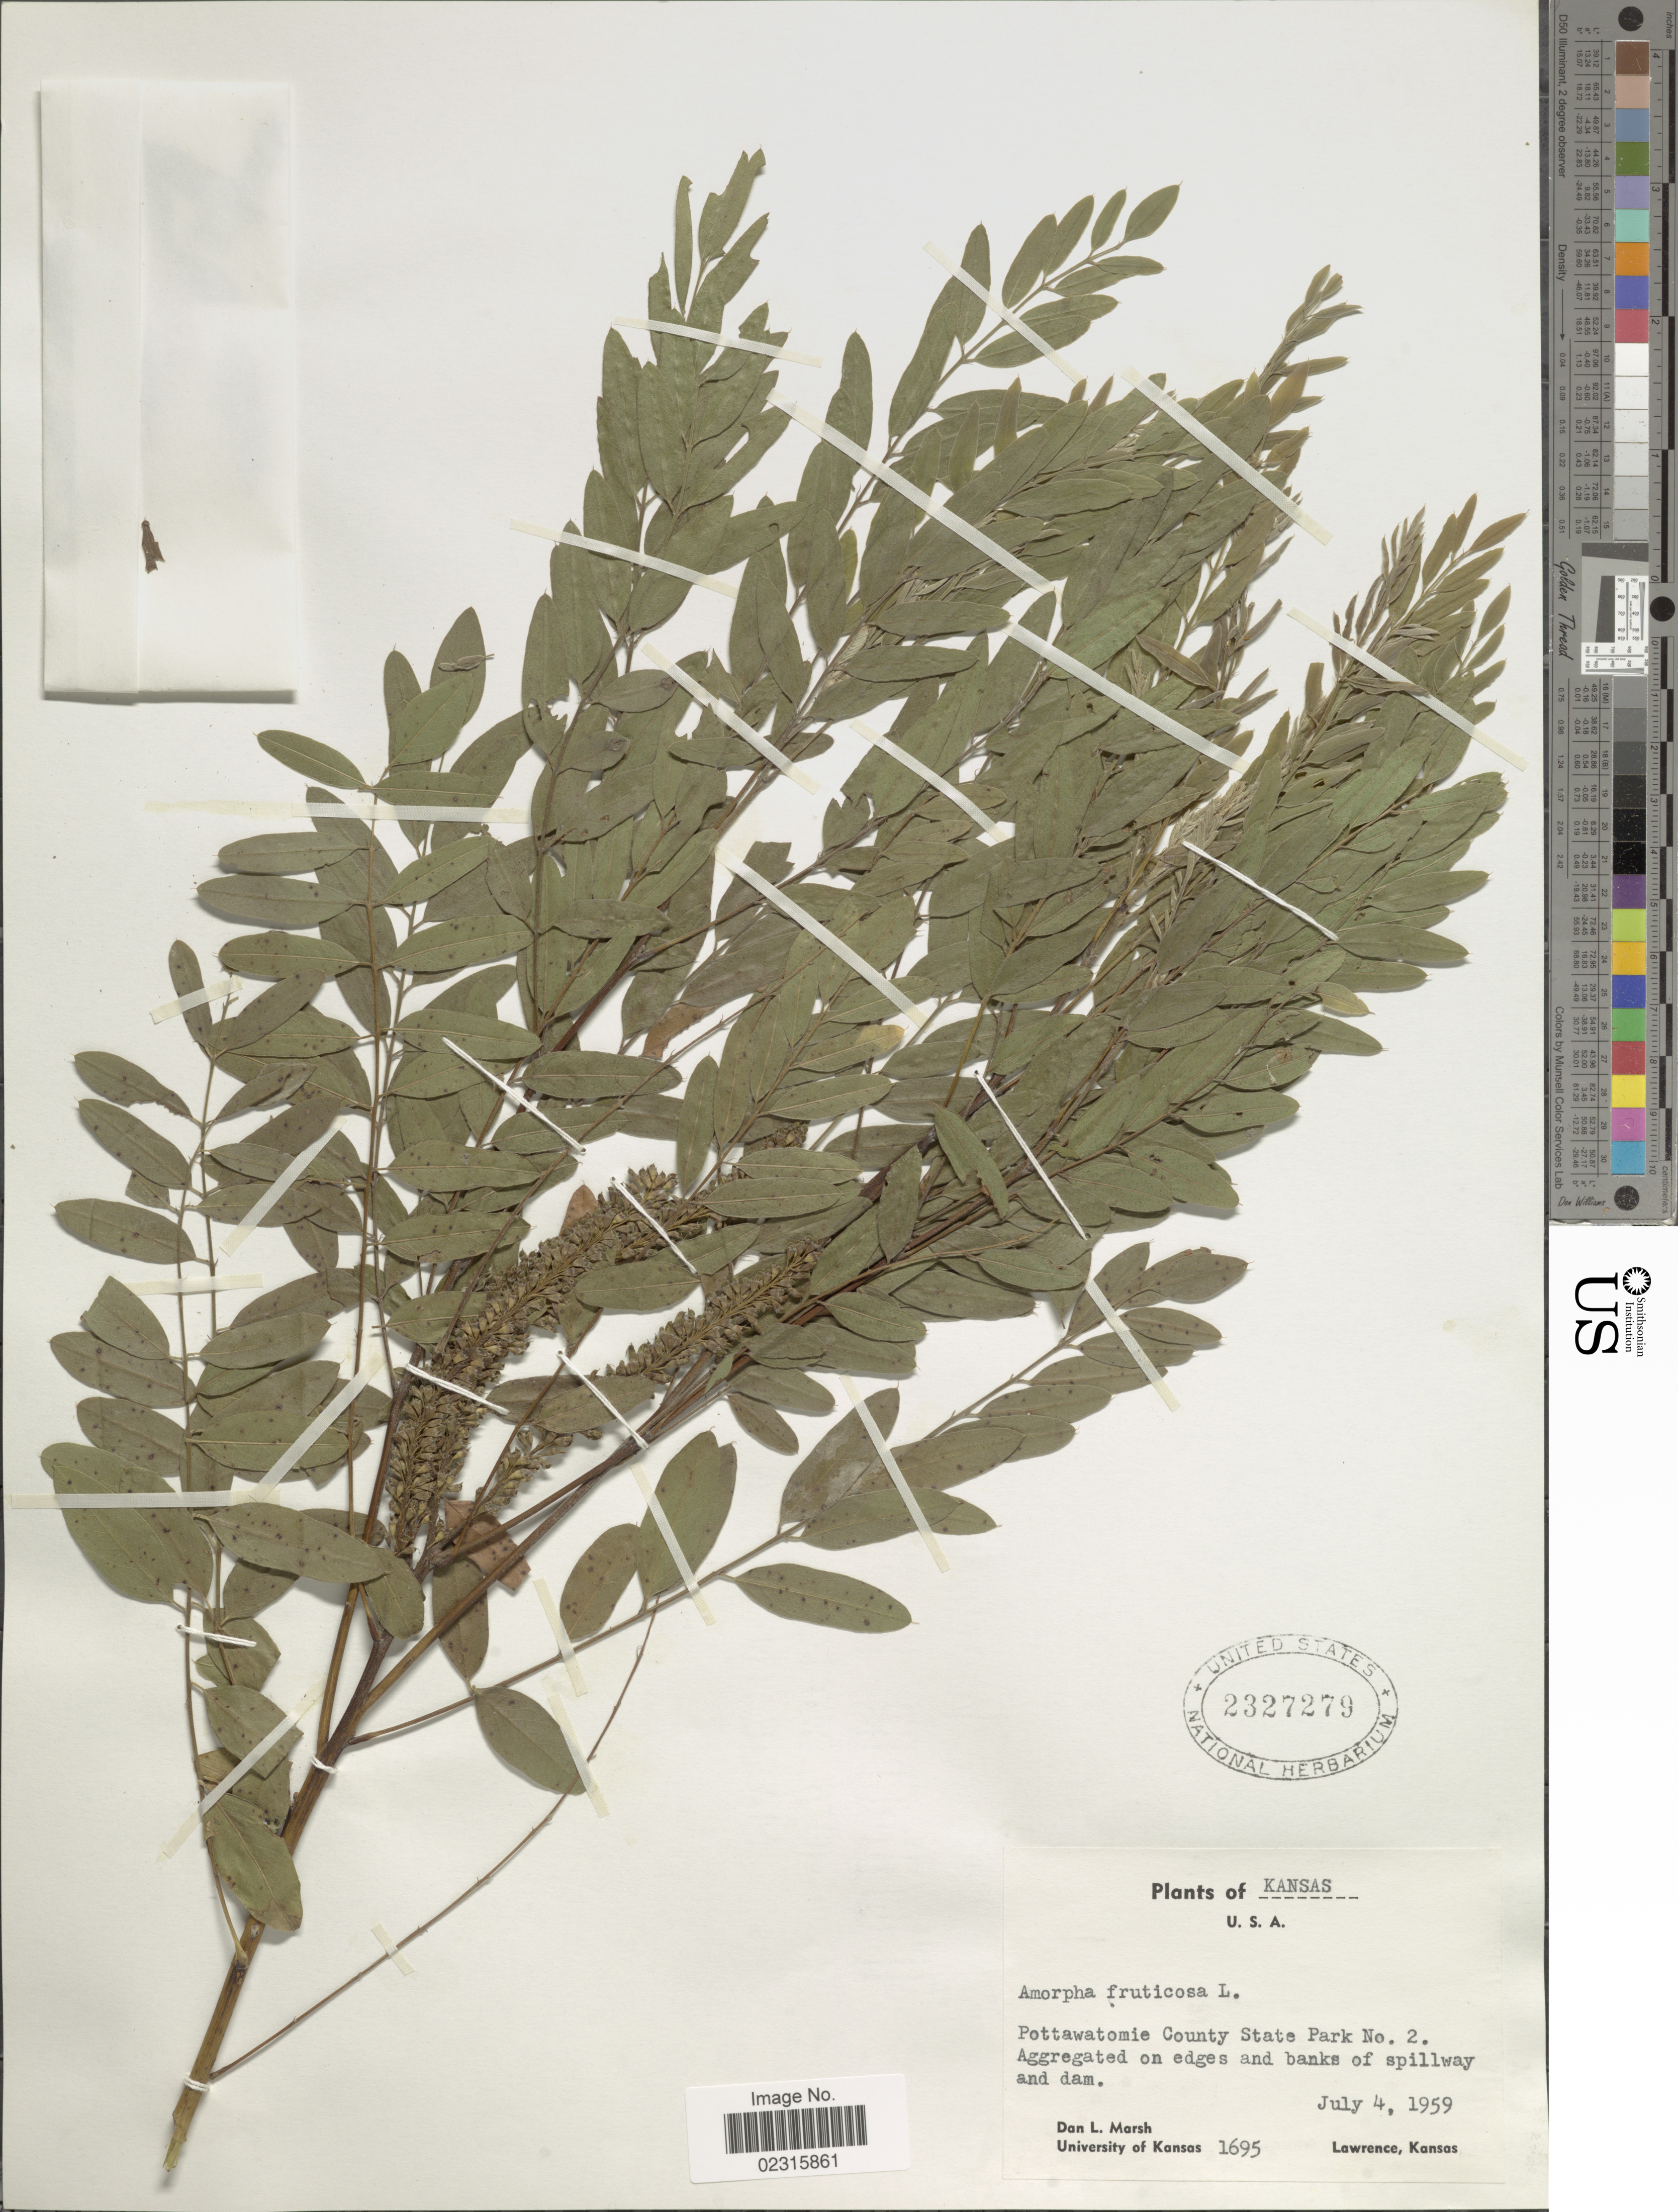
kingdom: Plantae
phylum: Tracheophyta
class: Magnoliopsida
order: Fabales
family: Fabaceae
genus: Amorpha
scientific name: Amorpha fruticosa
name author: L.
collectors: D. L. Marsh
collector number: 1695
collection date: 1959-07-04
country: United States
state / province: Kansas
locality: Pottawatomie County State Park No. 2.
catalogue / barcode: US 2327279